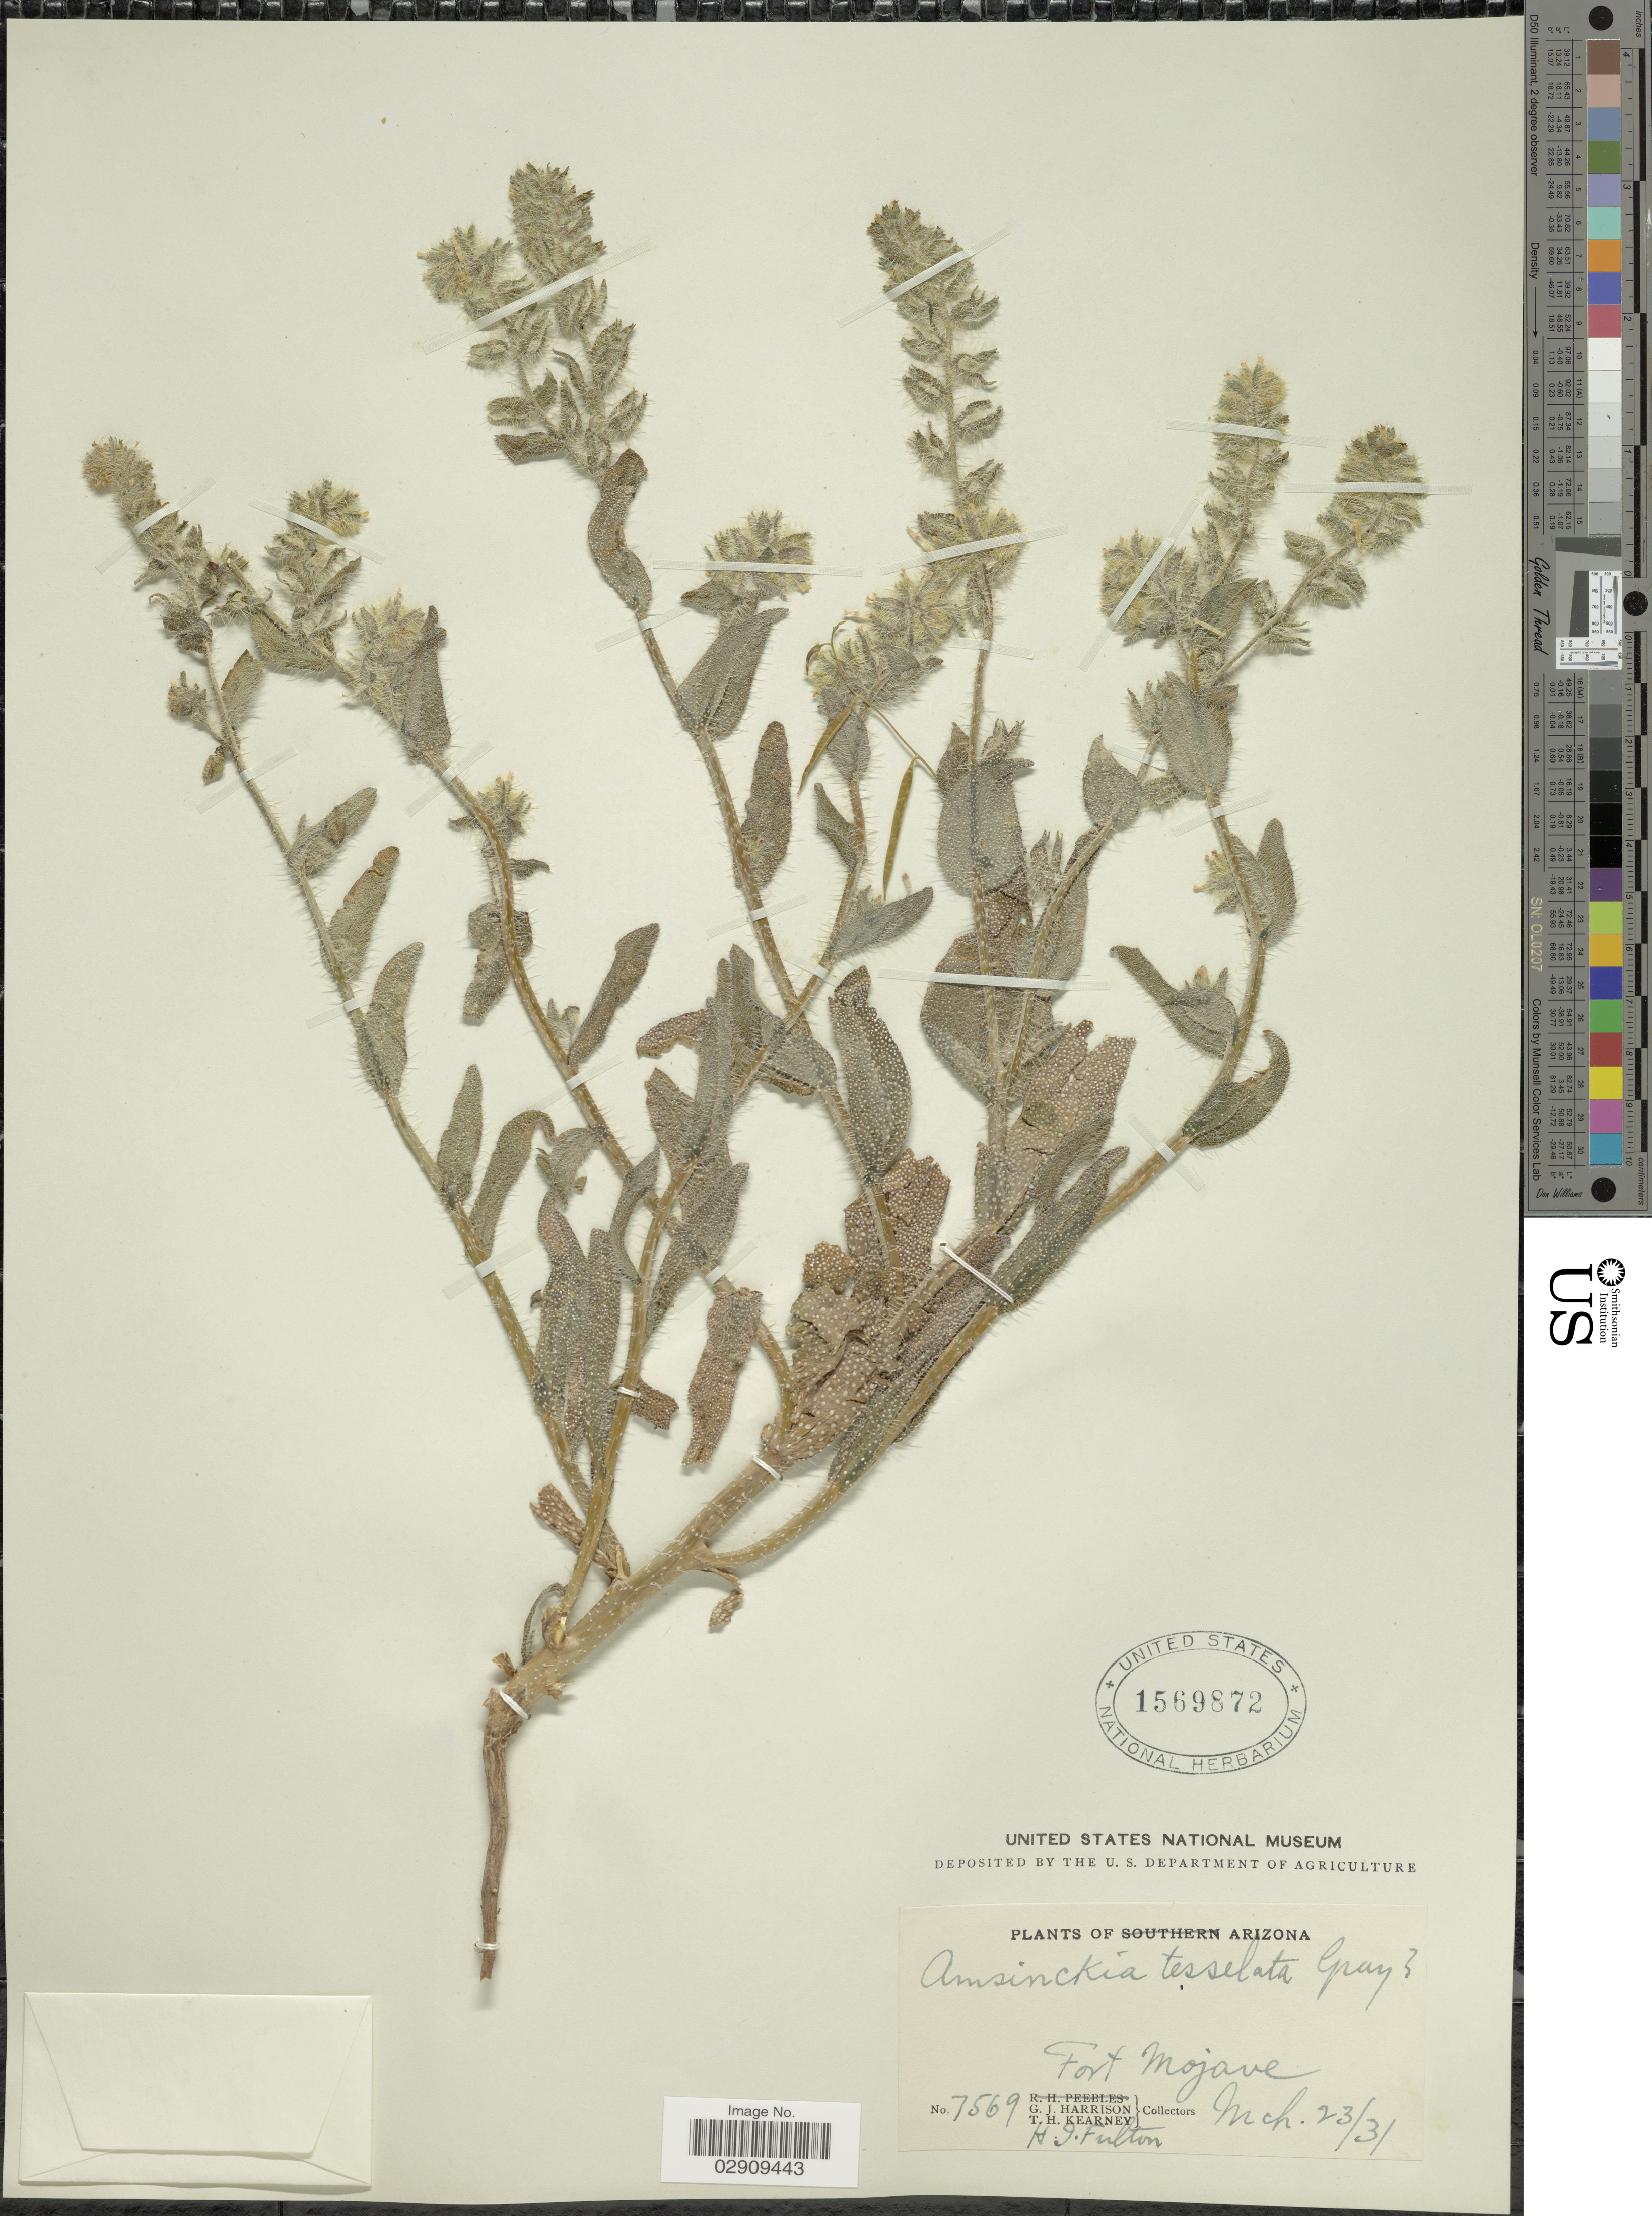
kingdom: Plantae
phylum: Tracheophyta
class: Magnoliopsida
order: Boraginales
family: Boraginaceae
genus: Amsinckia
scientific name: Amsinckia tessellata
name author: A. Gray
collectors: G. J. Harrison, T. H. Kearney & H. Fulton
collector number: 7569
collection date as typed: Transcribed d/m/y: 23/3/31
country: United States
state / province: Arizona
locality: Fort Mojave.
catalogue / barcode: US 1569872